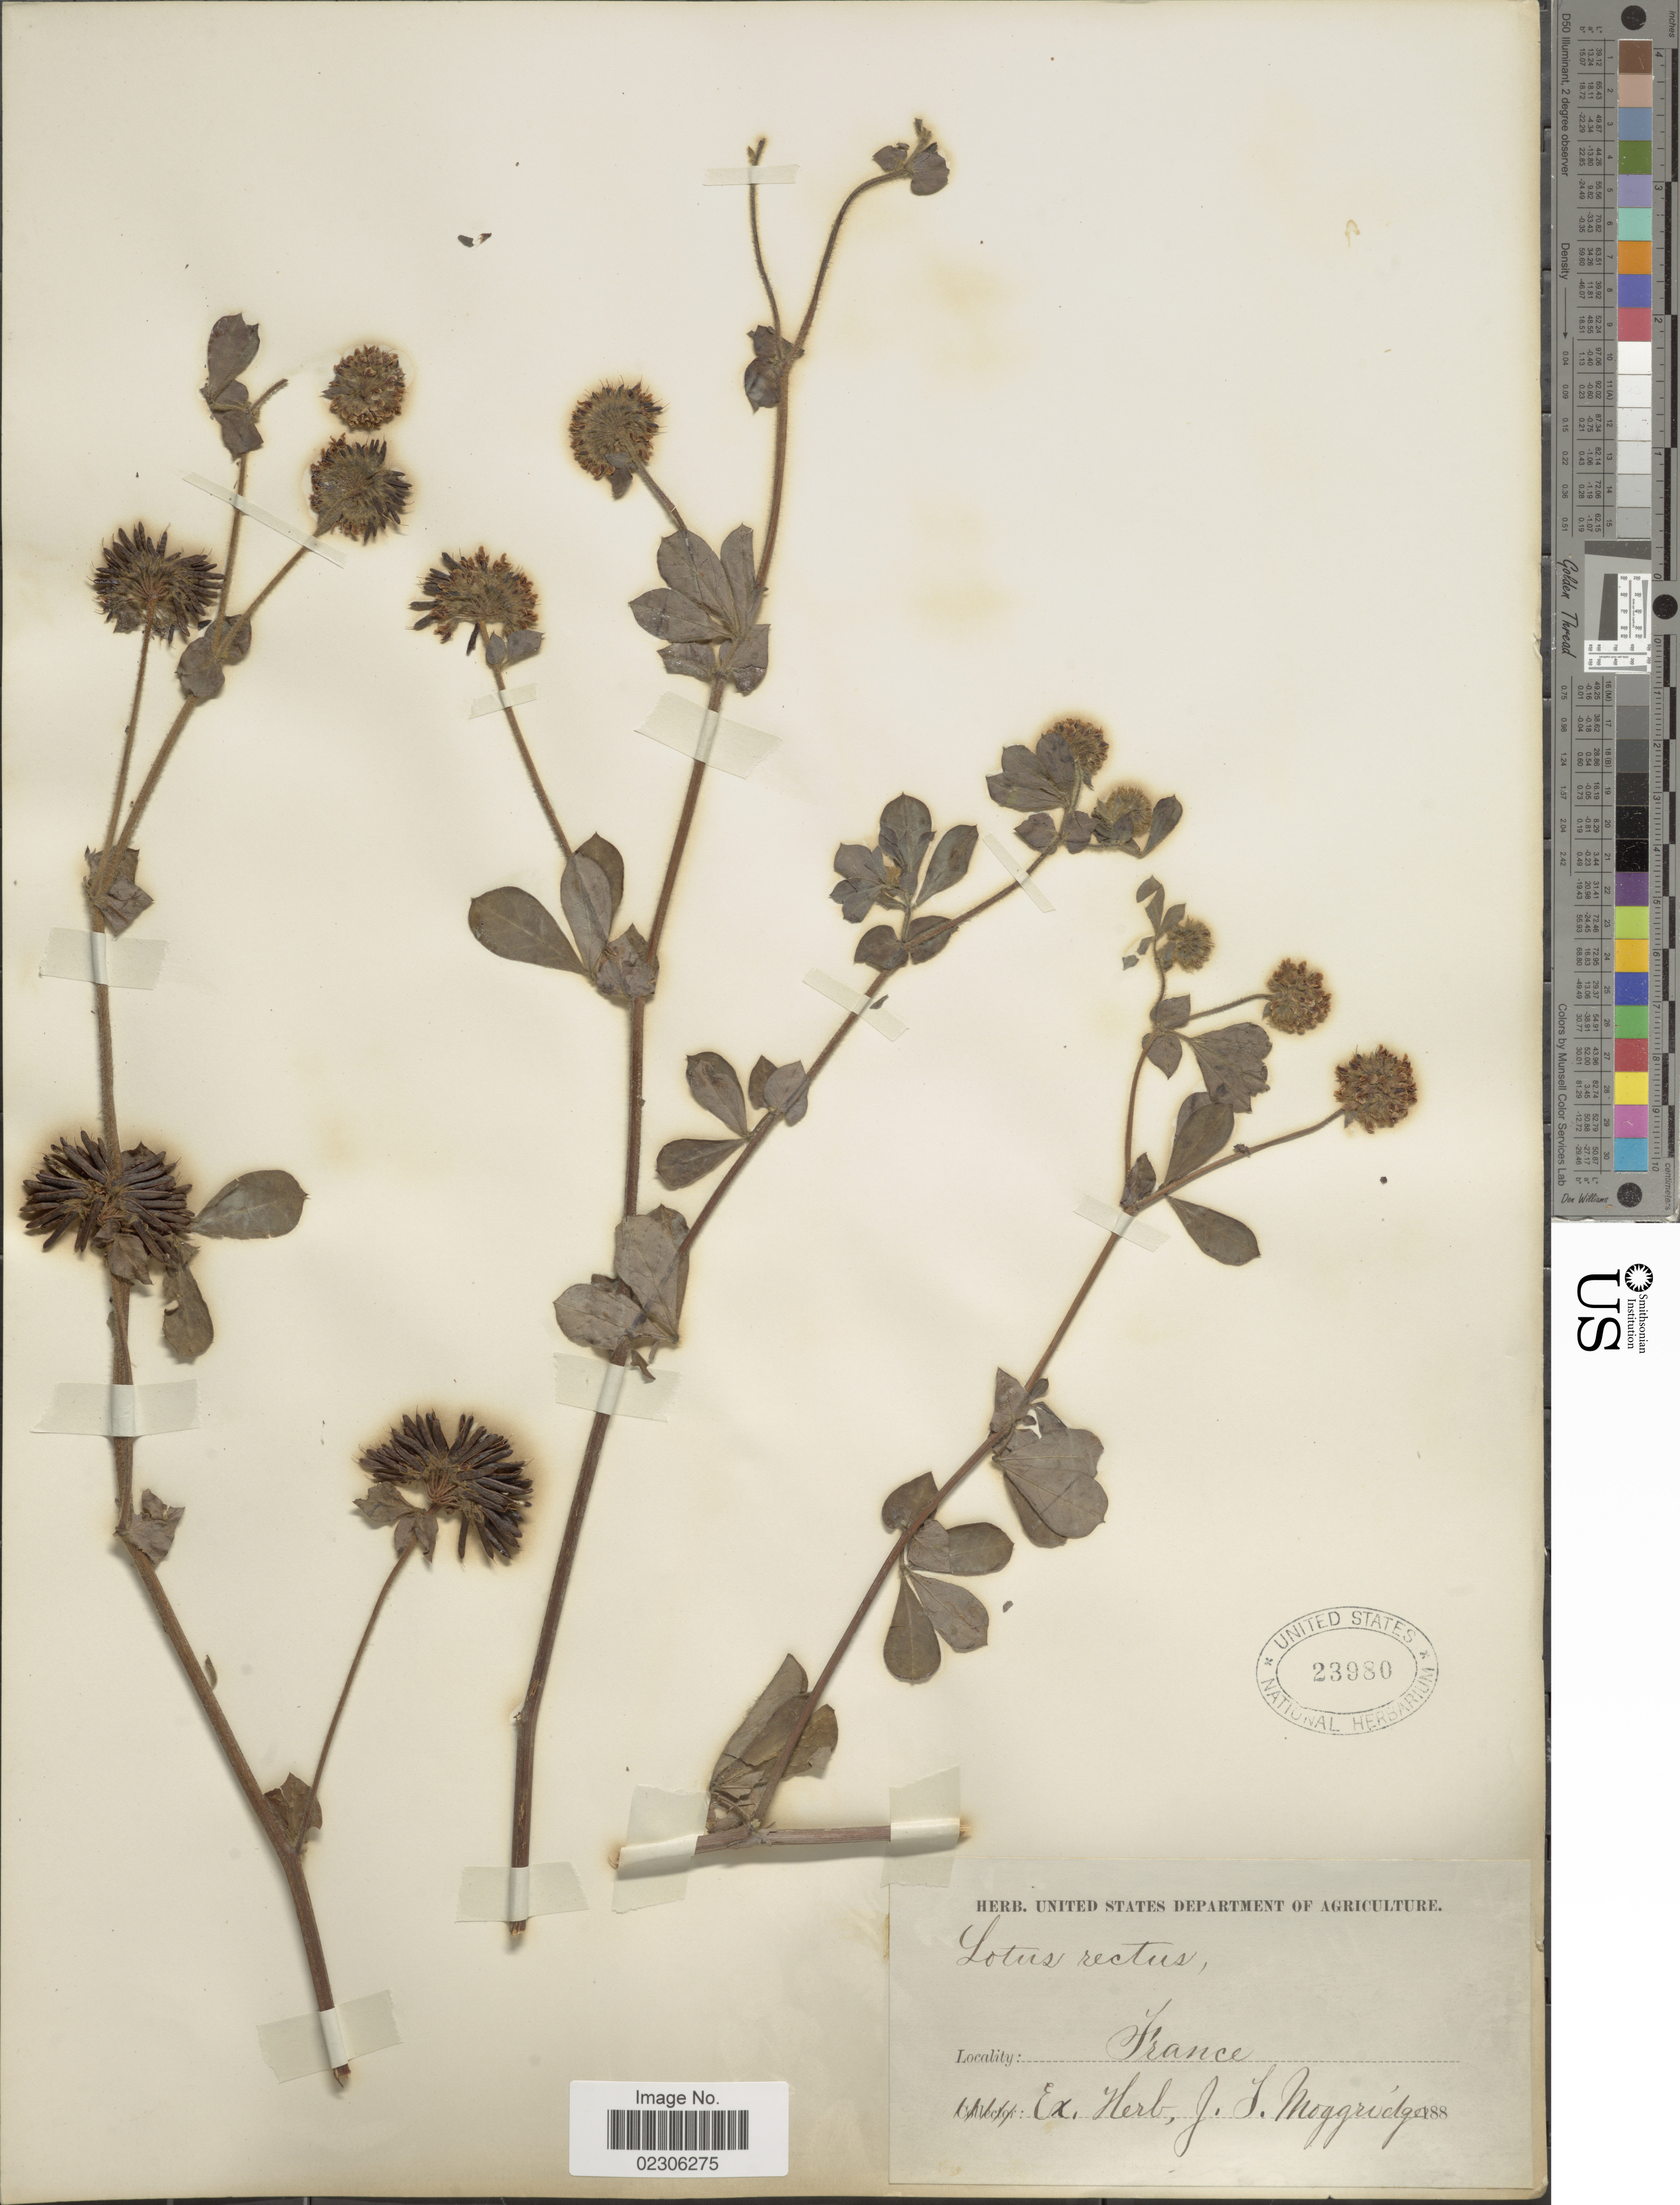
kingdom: Plantae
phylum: Tracheophyta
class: Magnoliopsida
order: Fabales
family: Fabaceae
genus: Dorycnium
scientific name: Dorycnium rectum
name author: (L.) Ser.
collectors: ex herb. J.T. Moggridge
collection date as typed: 188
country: France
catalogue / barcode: US 23980